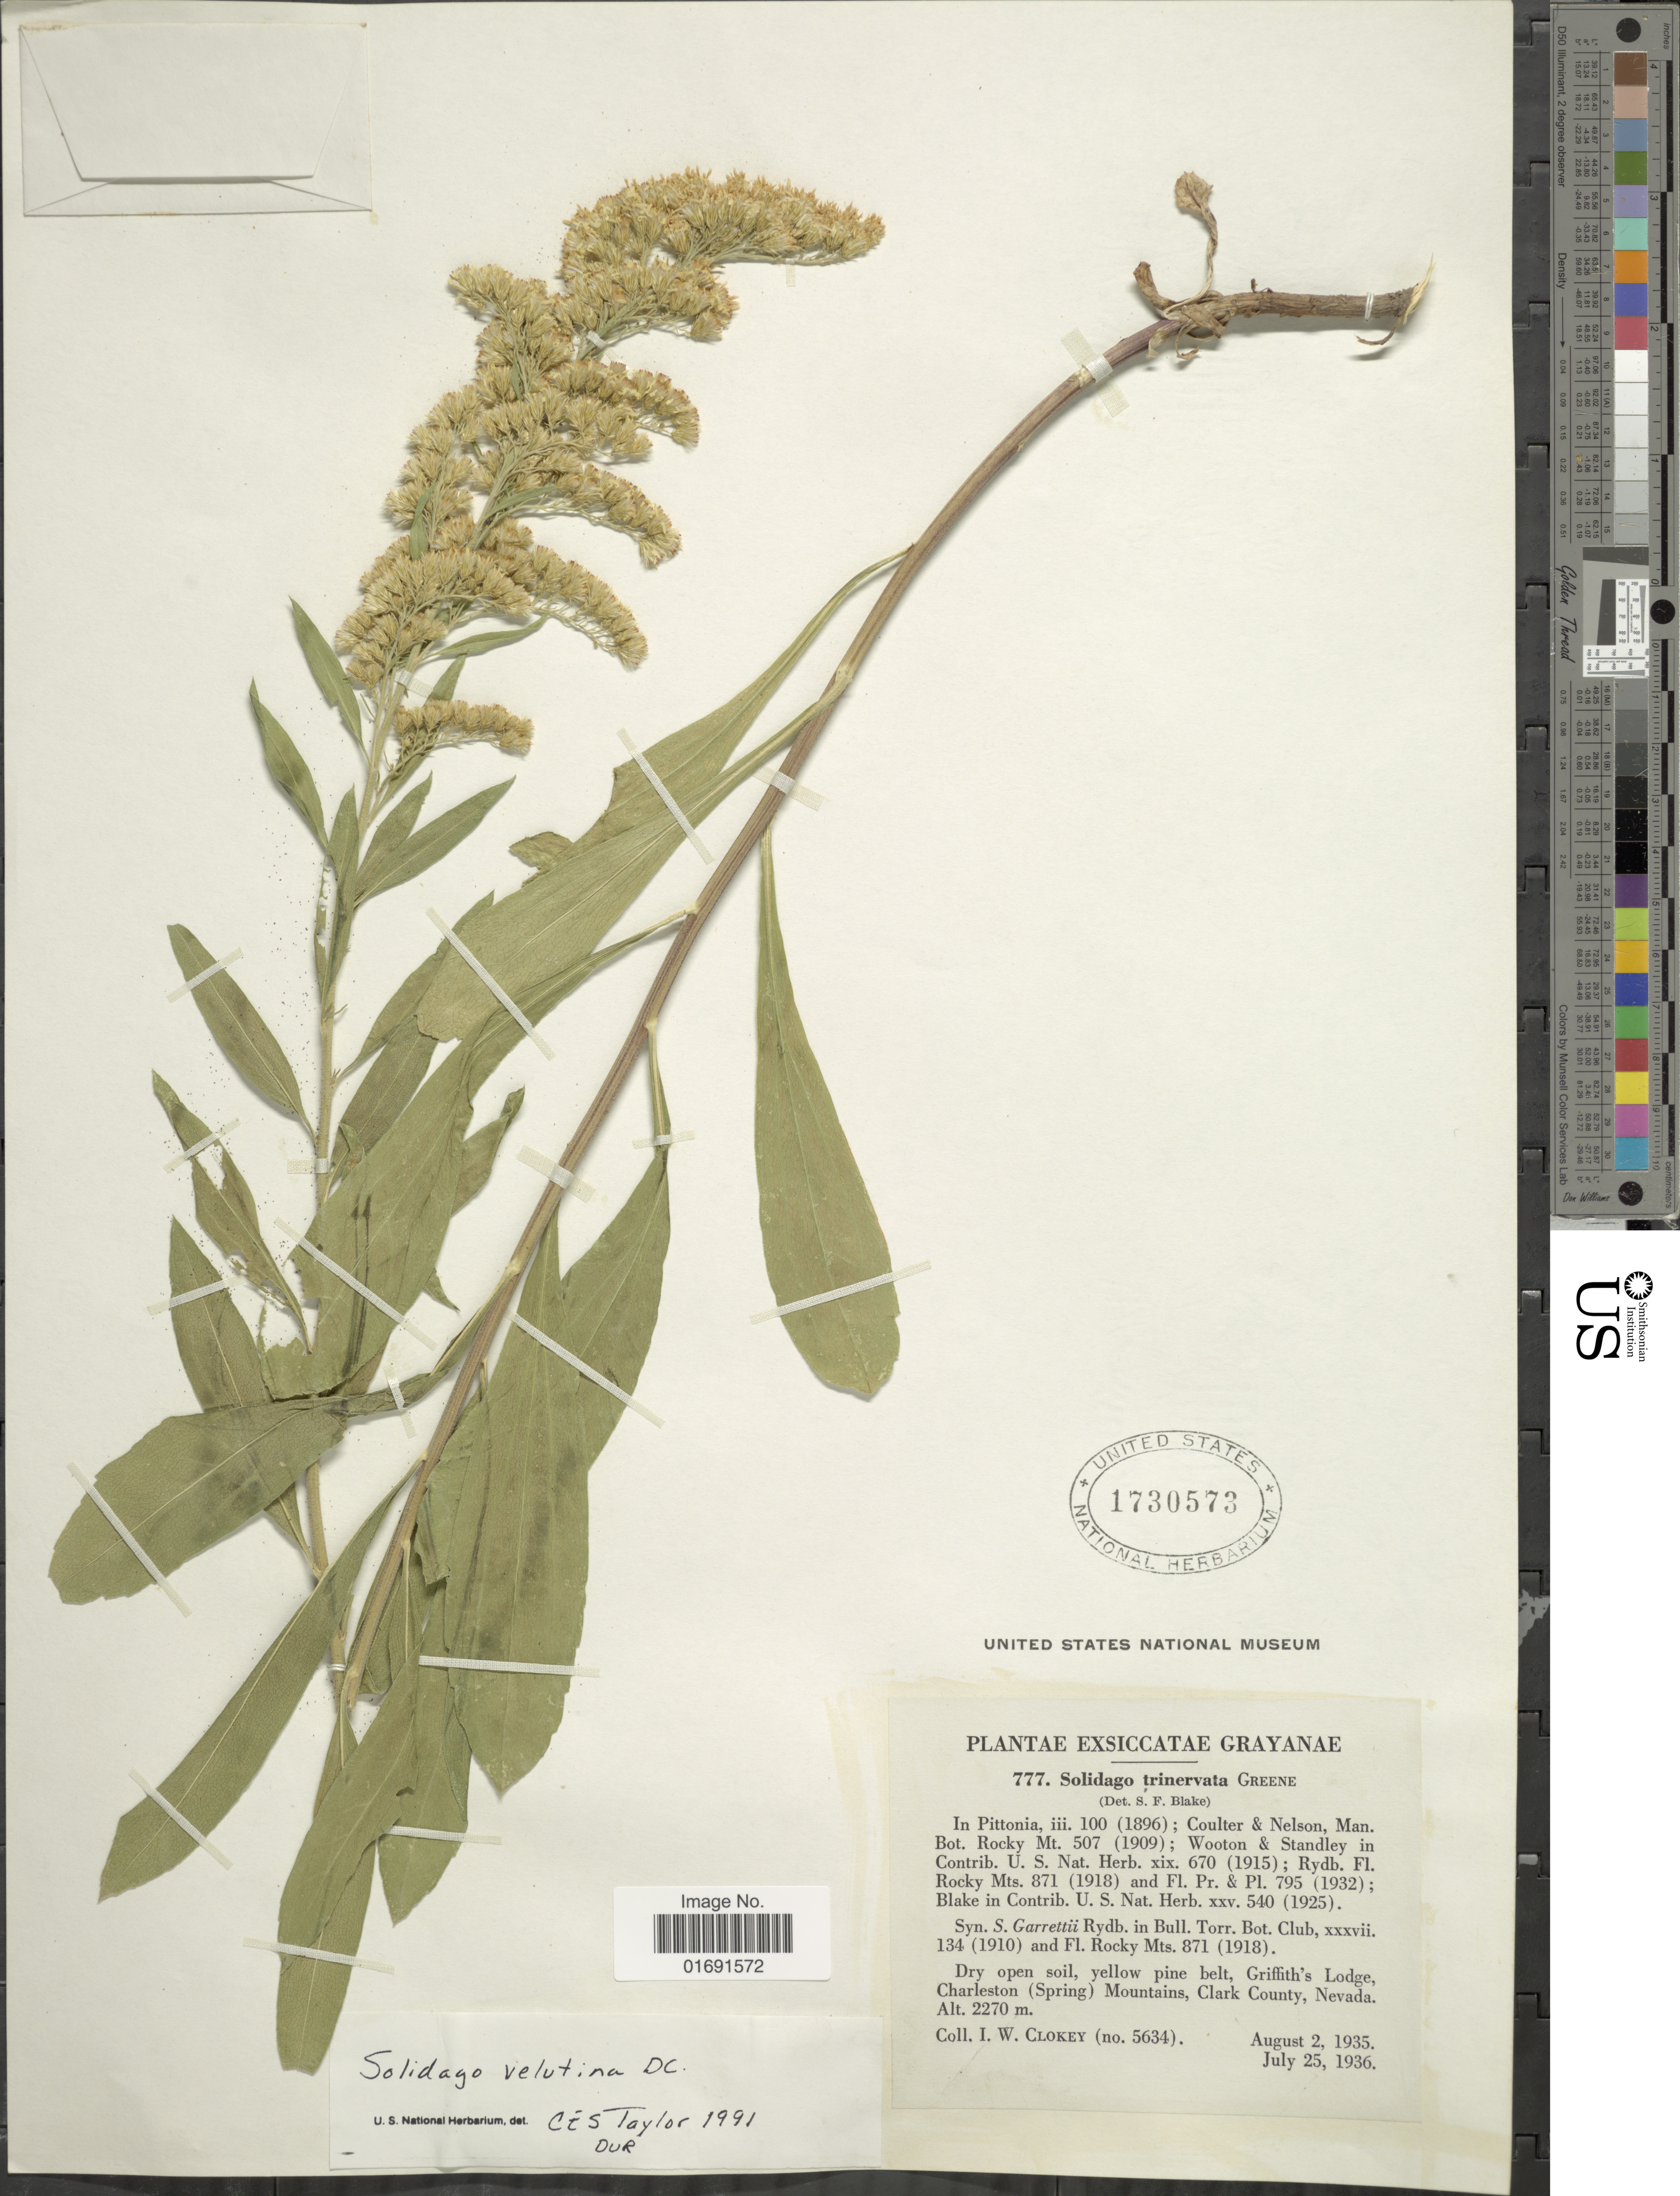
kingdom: Plantae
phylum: Tracheophyta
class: Magnoliopsida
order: Asterales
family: Asteraceae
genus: Solidago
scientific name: Solidago velutina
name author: DC.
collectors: I. W. Clokey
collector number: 5634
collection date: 1935-08-02/1936-07-25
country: United States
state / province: Nevada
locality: Grayanae, Griffith's Lodge, Charleston (Spring) Mountains, Clark County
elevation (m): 2270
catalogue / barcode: US 1730573